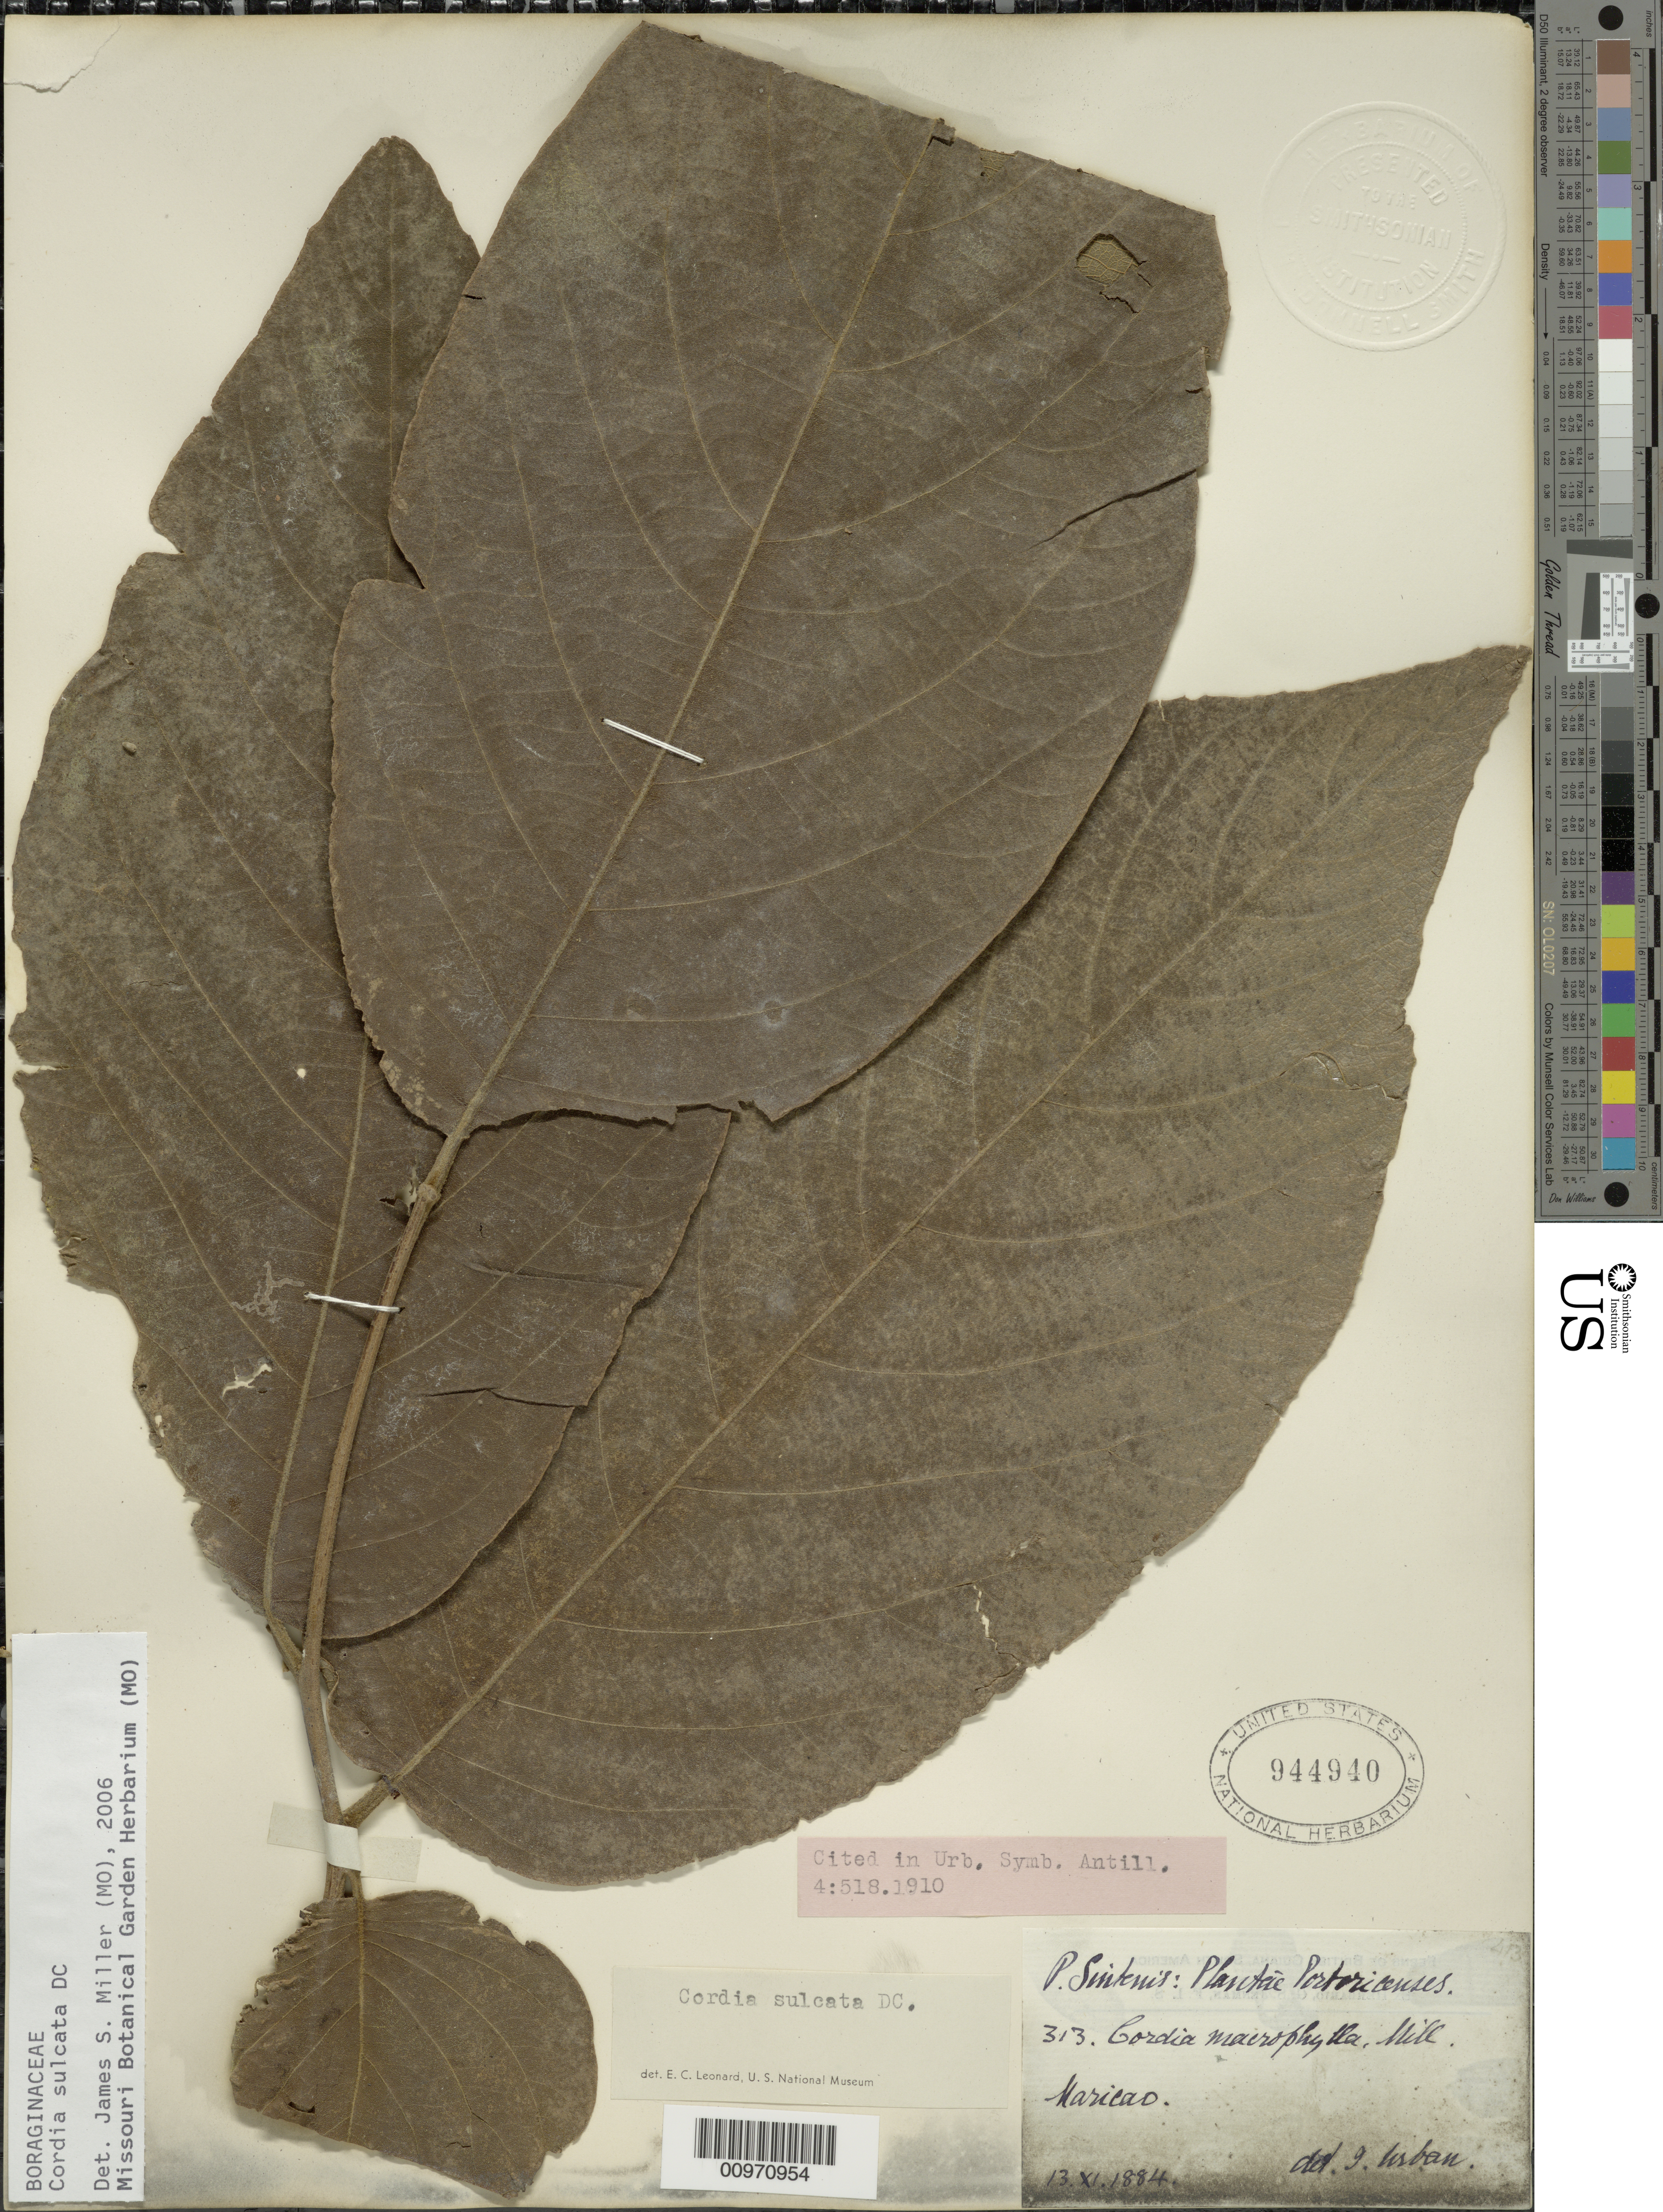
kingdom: Plantae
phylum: Tracheophyta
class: Magnoliopsida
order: Boraginales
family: Cordiaceae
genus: Cordia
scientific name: Cordia sulcata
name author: DC.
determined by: Miller, James S., (MO), Missouri Botanical Garden (UNITED STATES)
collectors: P. Sintenis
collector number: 313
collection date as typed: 13 Nov 1884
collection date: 1884-11-13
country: Puerto Rico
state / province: Maricao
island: Puerto Rico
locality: Maricao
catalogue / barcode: US 944940